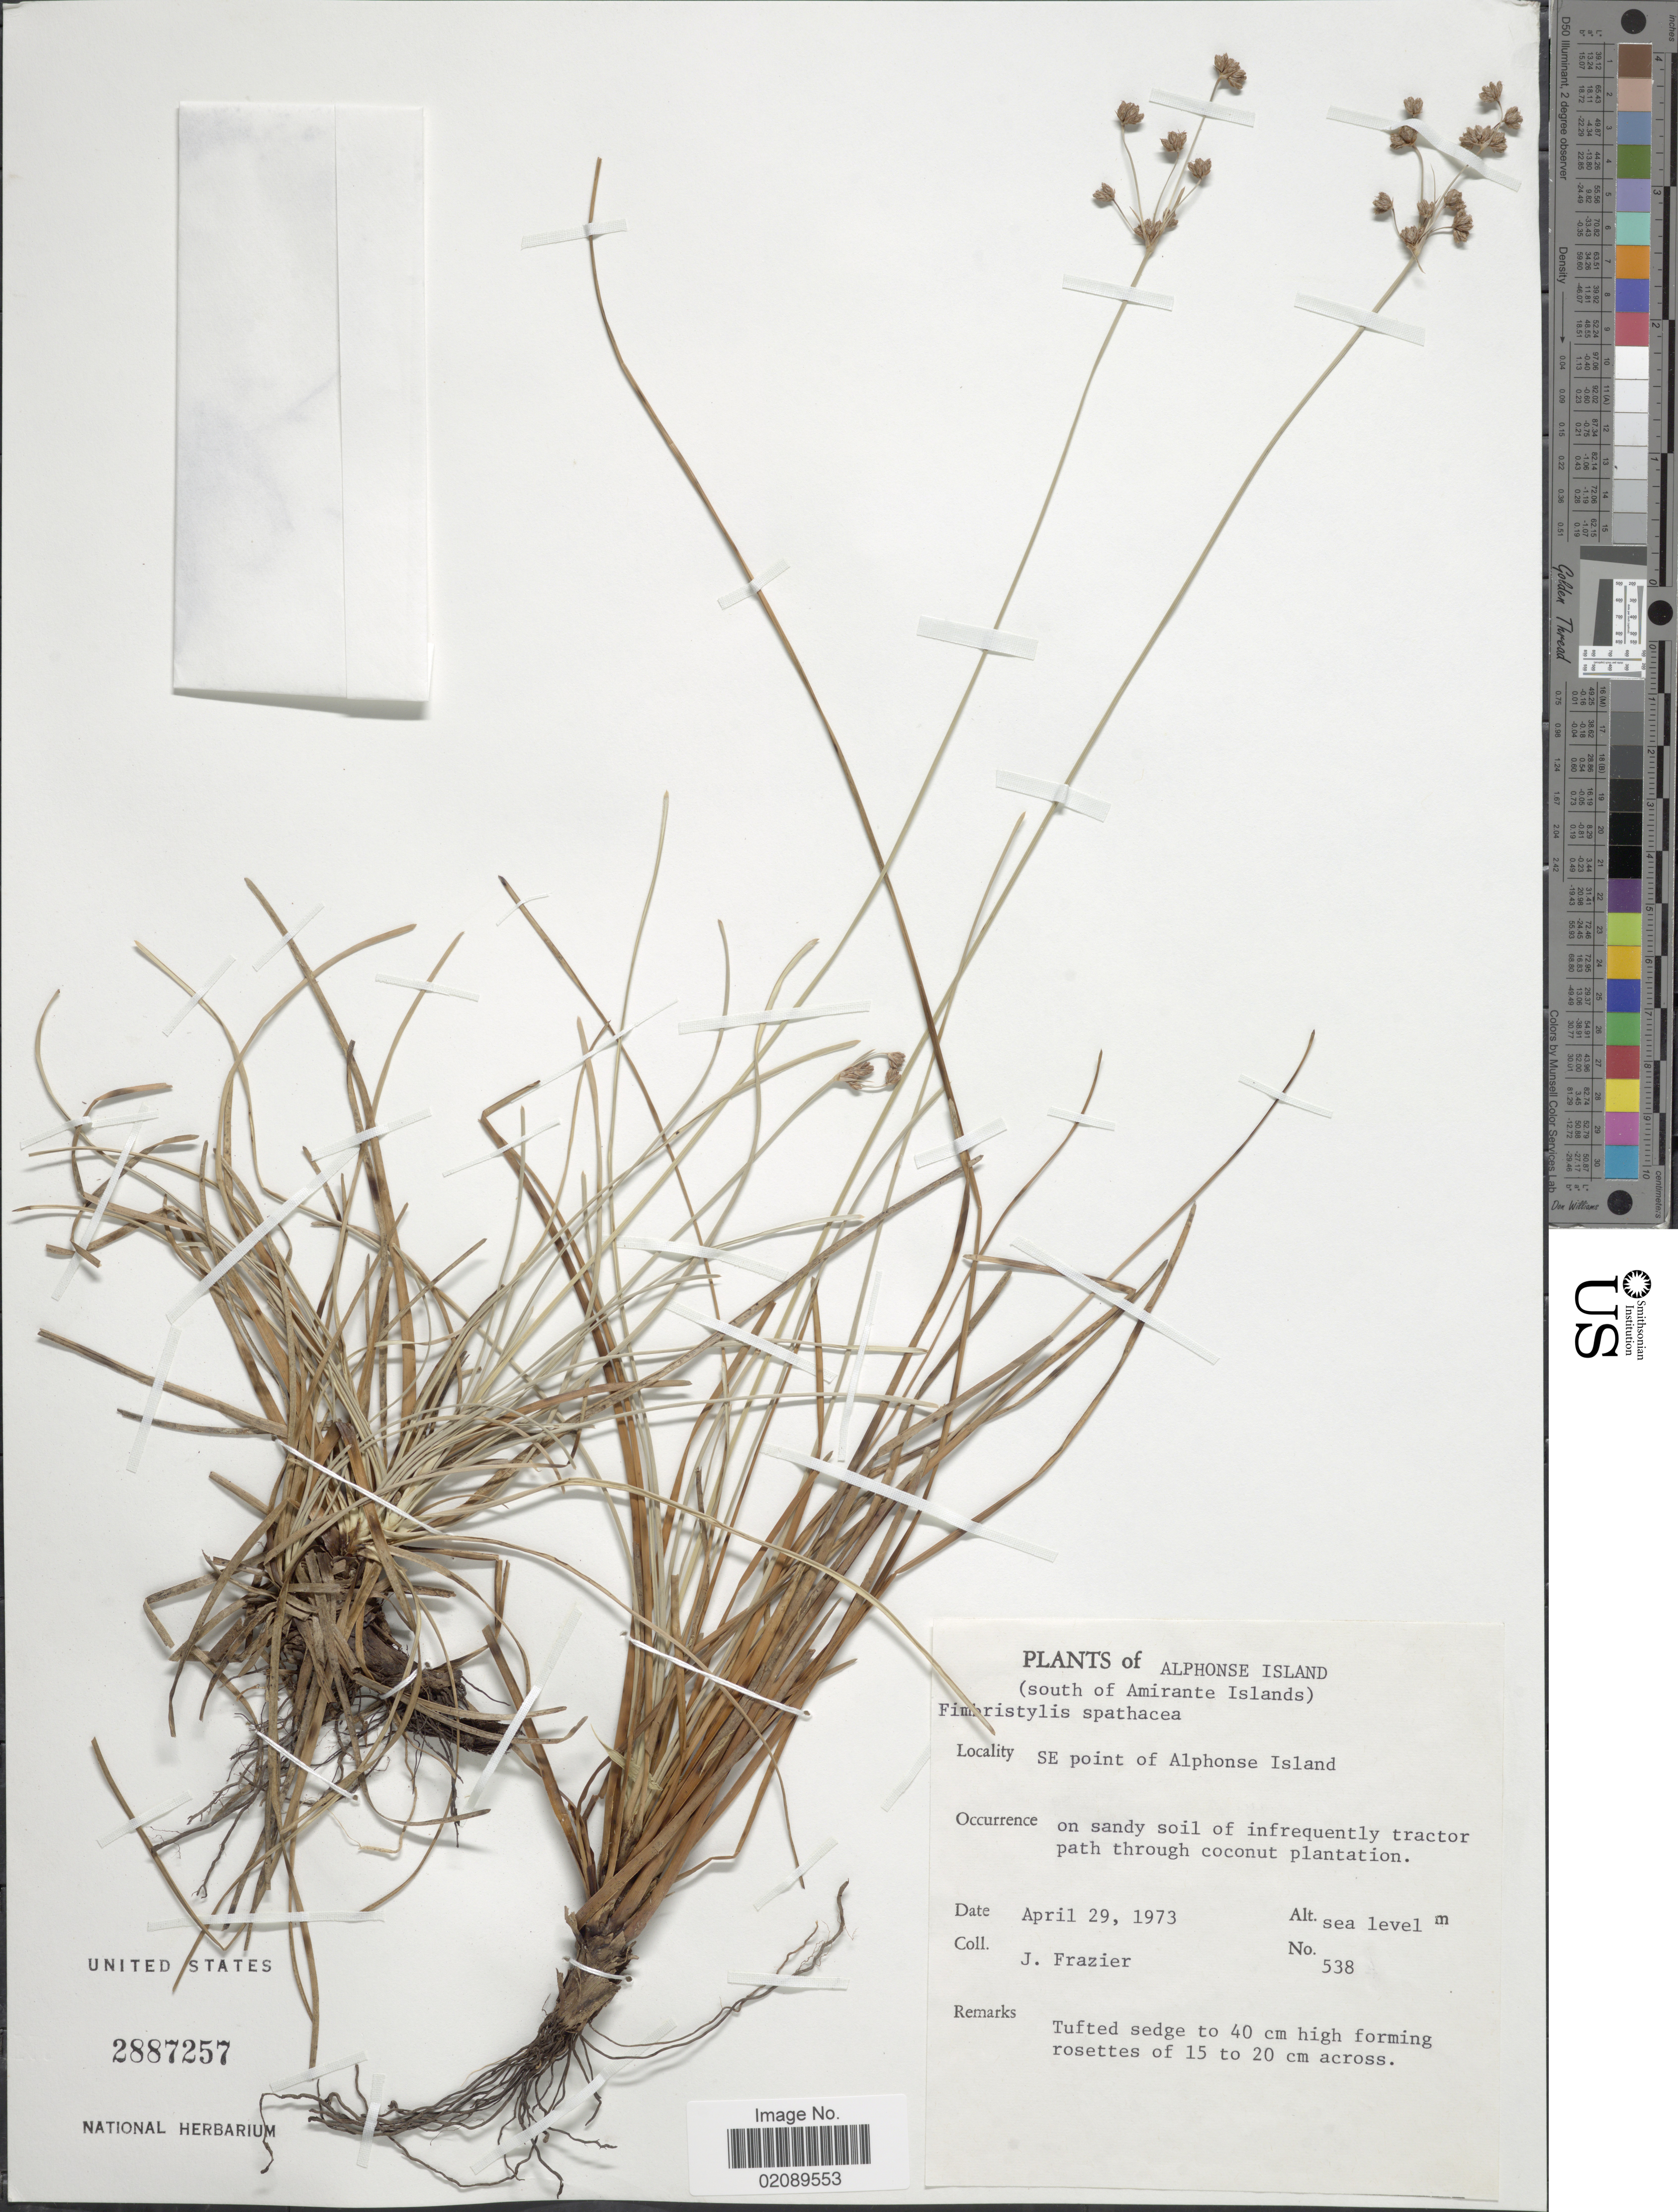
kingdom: Plantae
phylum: Tracheophyta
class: Liliopsida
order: Poales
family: Cyperaceae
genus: Fimbristylis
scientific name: Fimbristylis cymosa subsp. spathacea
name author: (Roth) T. Koyama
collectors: J. Frazier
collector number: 538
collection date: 1973-04-29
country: Seychelles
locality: Alphone Island (south of Amirante Islands), SE point of Alphone Island, on sandy soil of infrequently tranctor path through coconut plantation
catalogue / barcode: US 2887257